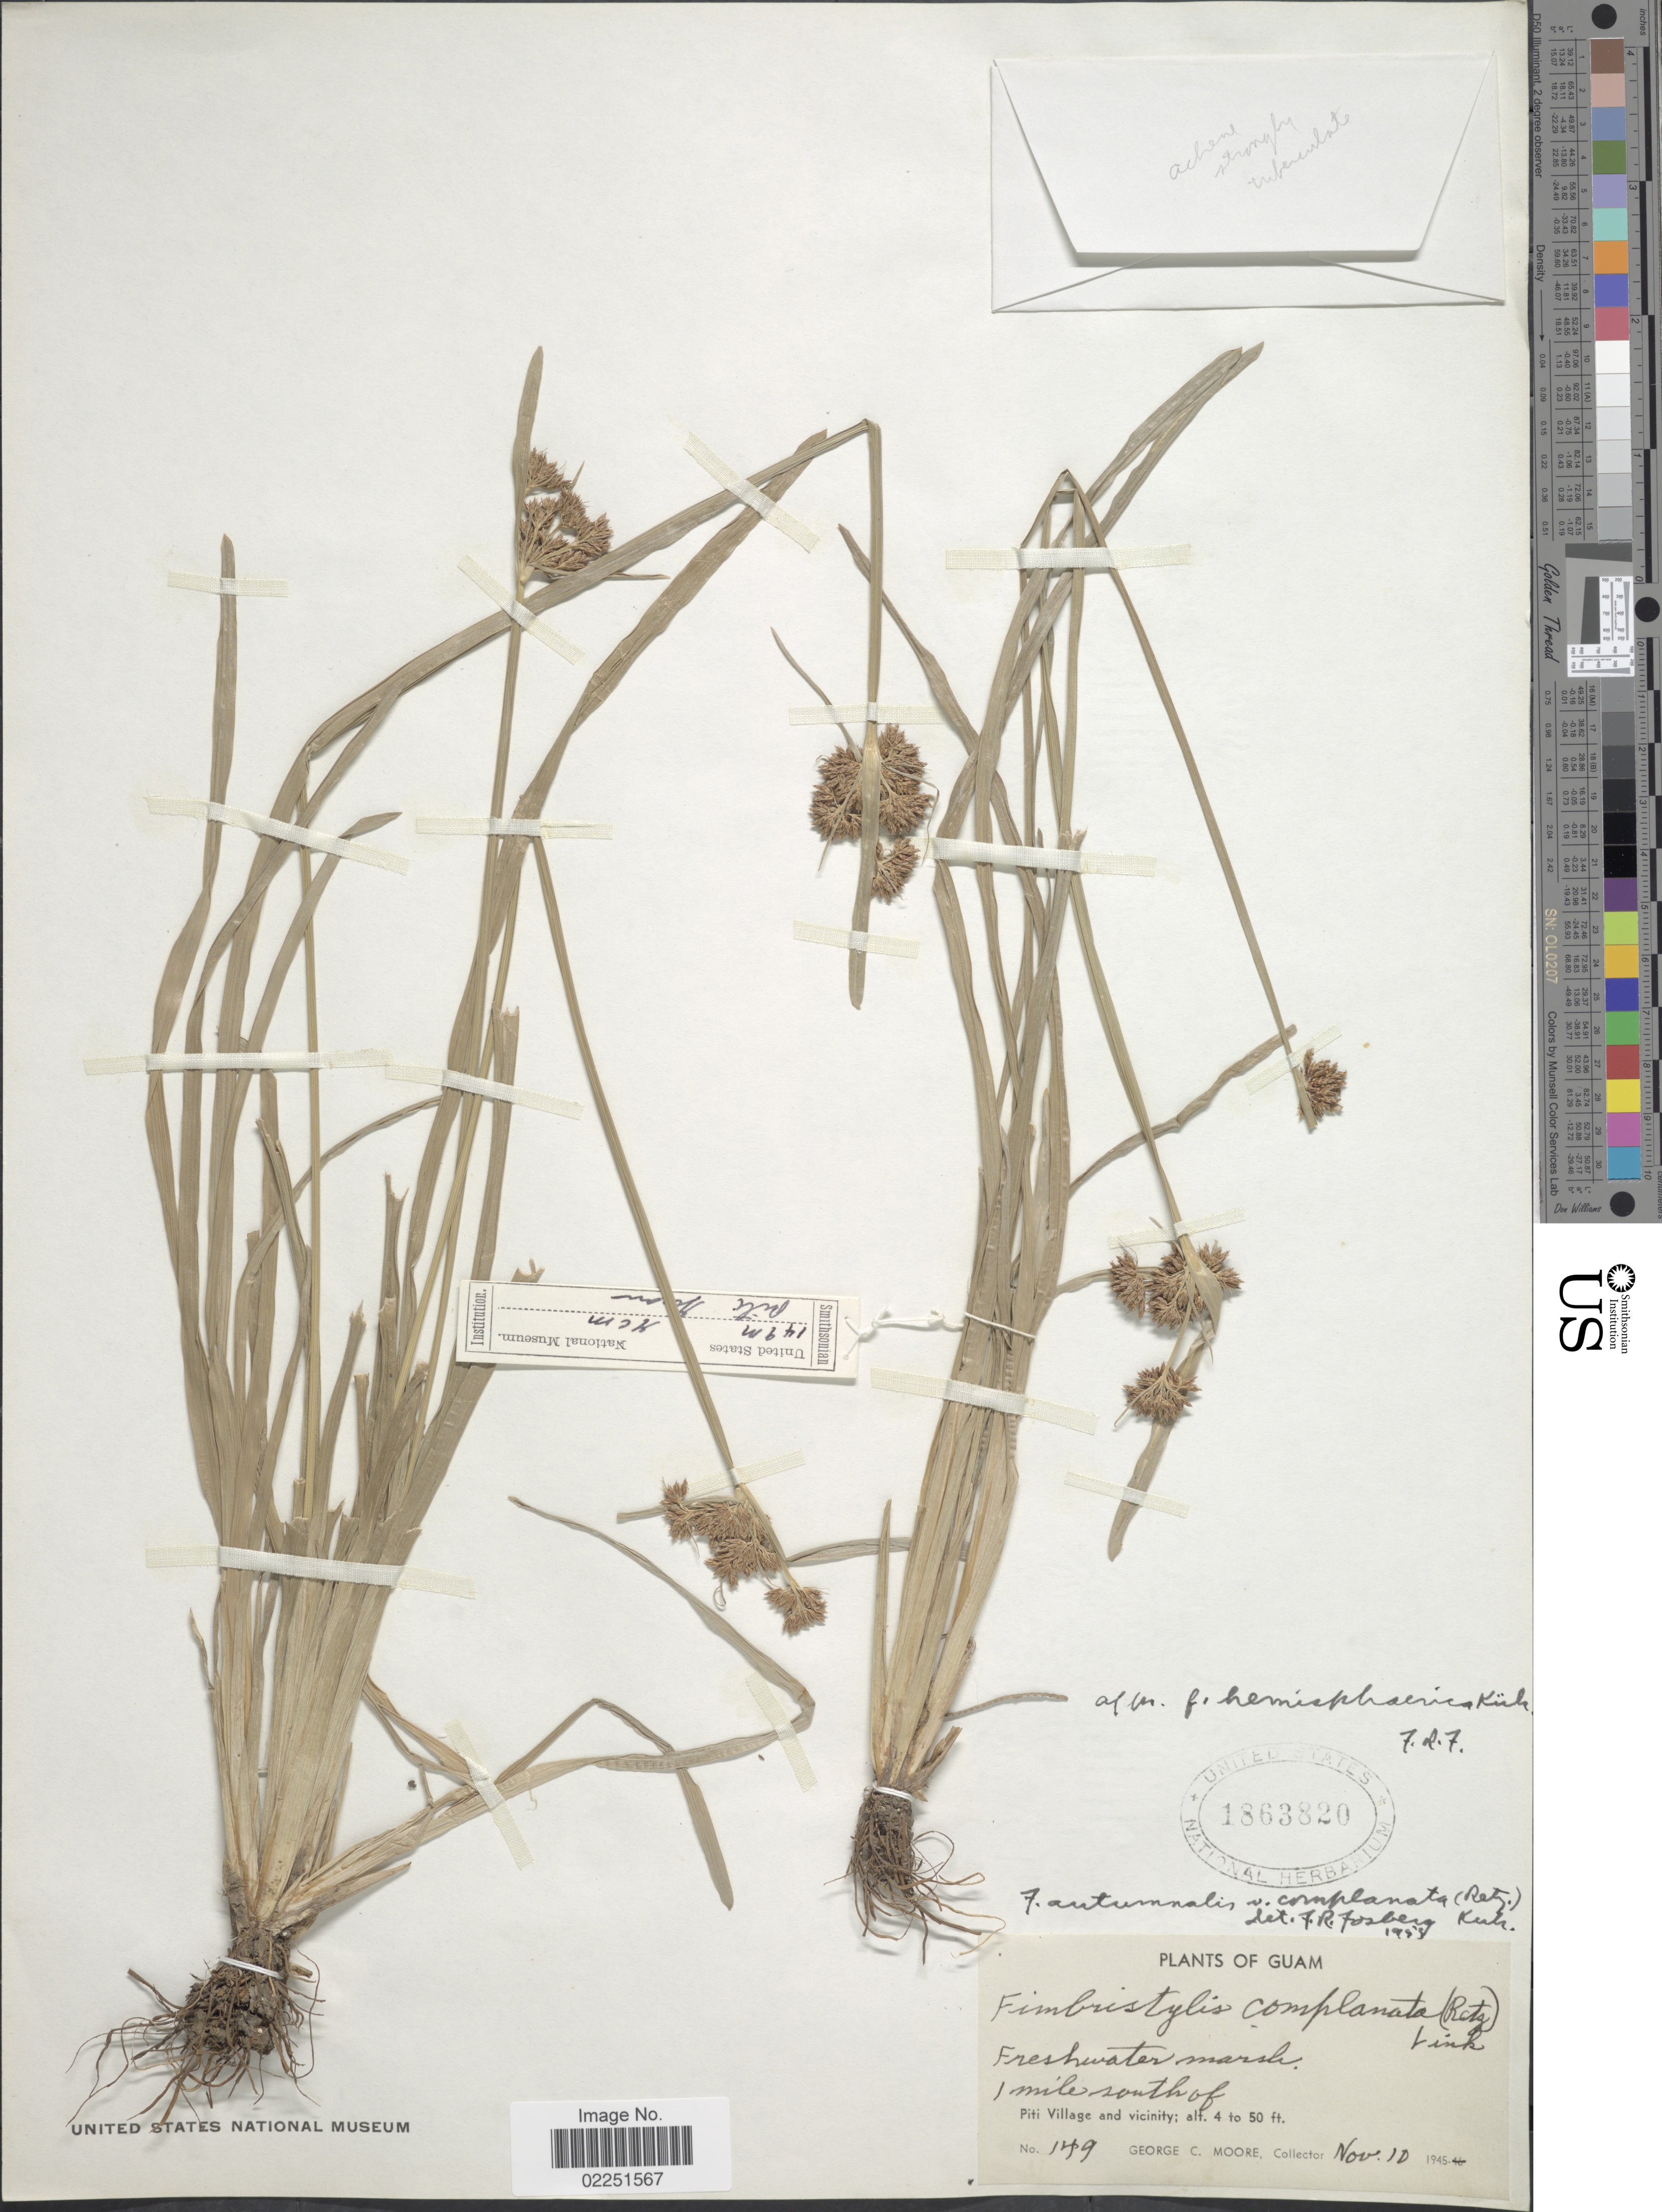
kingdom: Plantae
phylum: Tracheophyta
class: Liliopsida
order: Poales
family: Cyperaceae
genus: Fimbristylis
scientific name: Fimbristylis autumnalis (L.) Roem. & Schult.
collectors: G. C. Moore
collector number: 149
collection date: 1945-11-10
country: Guam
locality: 1 mile south of Piti Village and vicinity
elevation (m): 1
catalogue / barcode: US 1863820